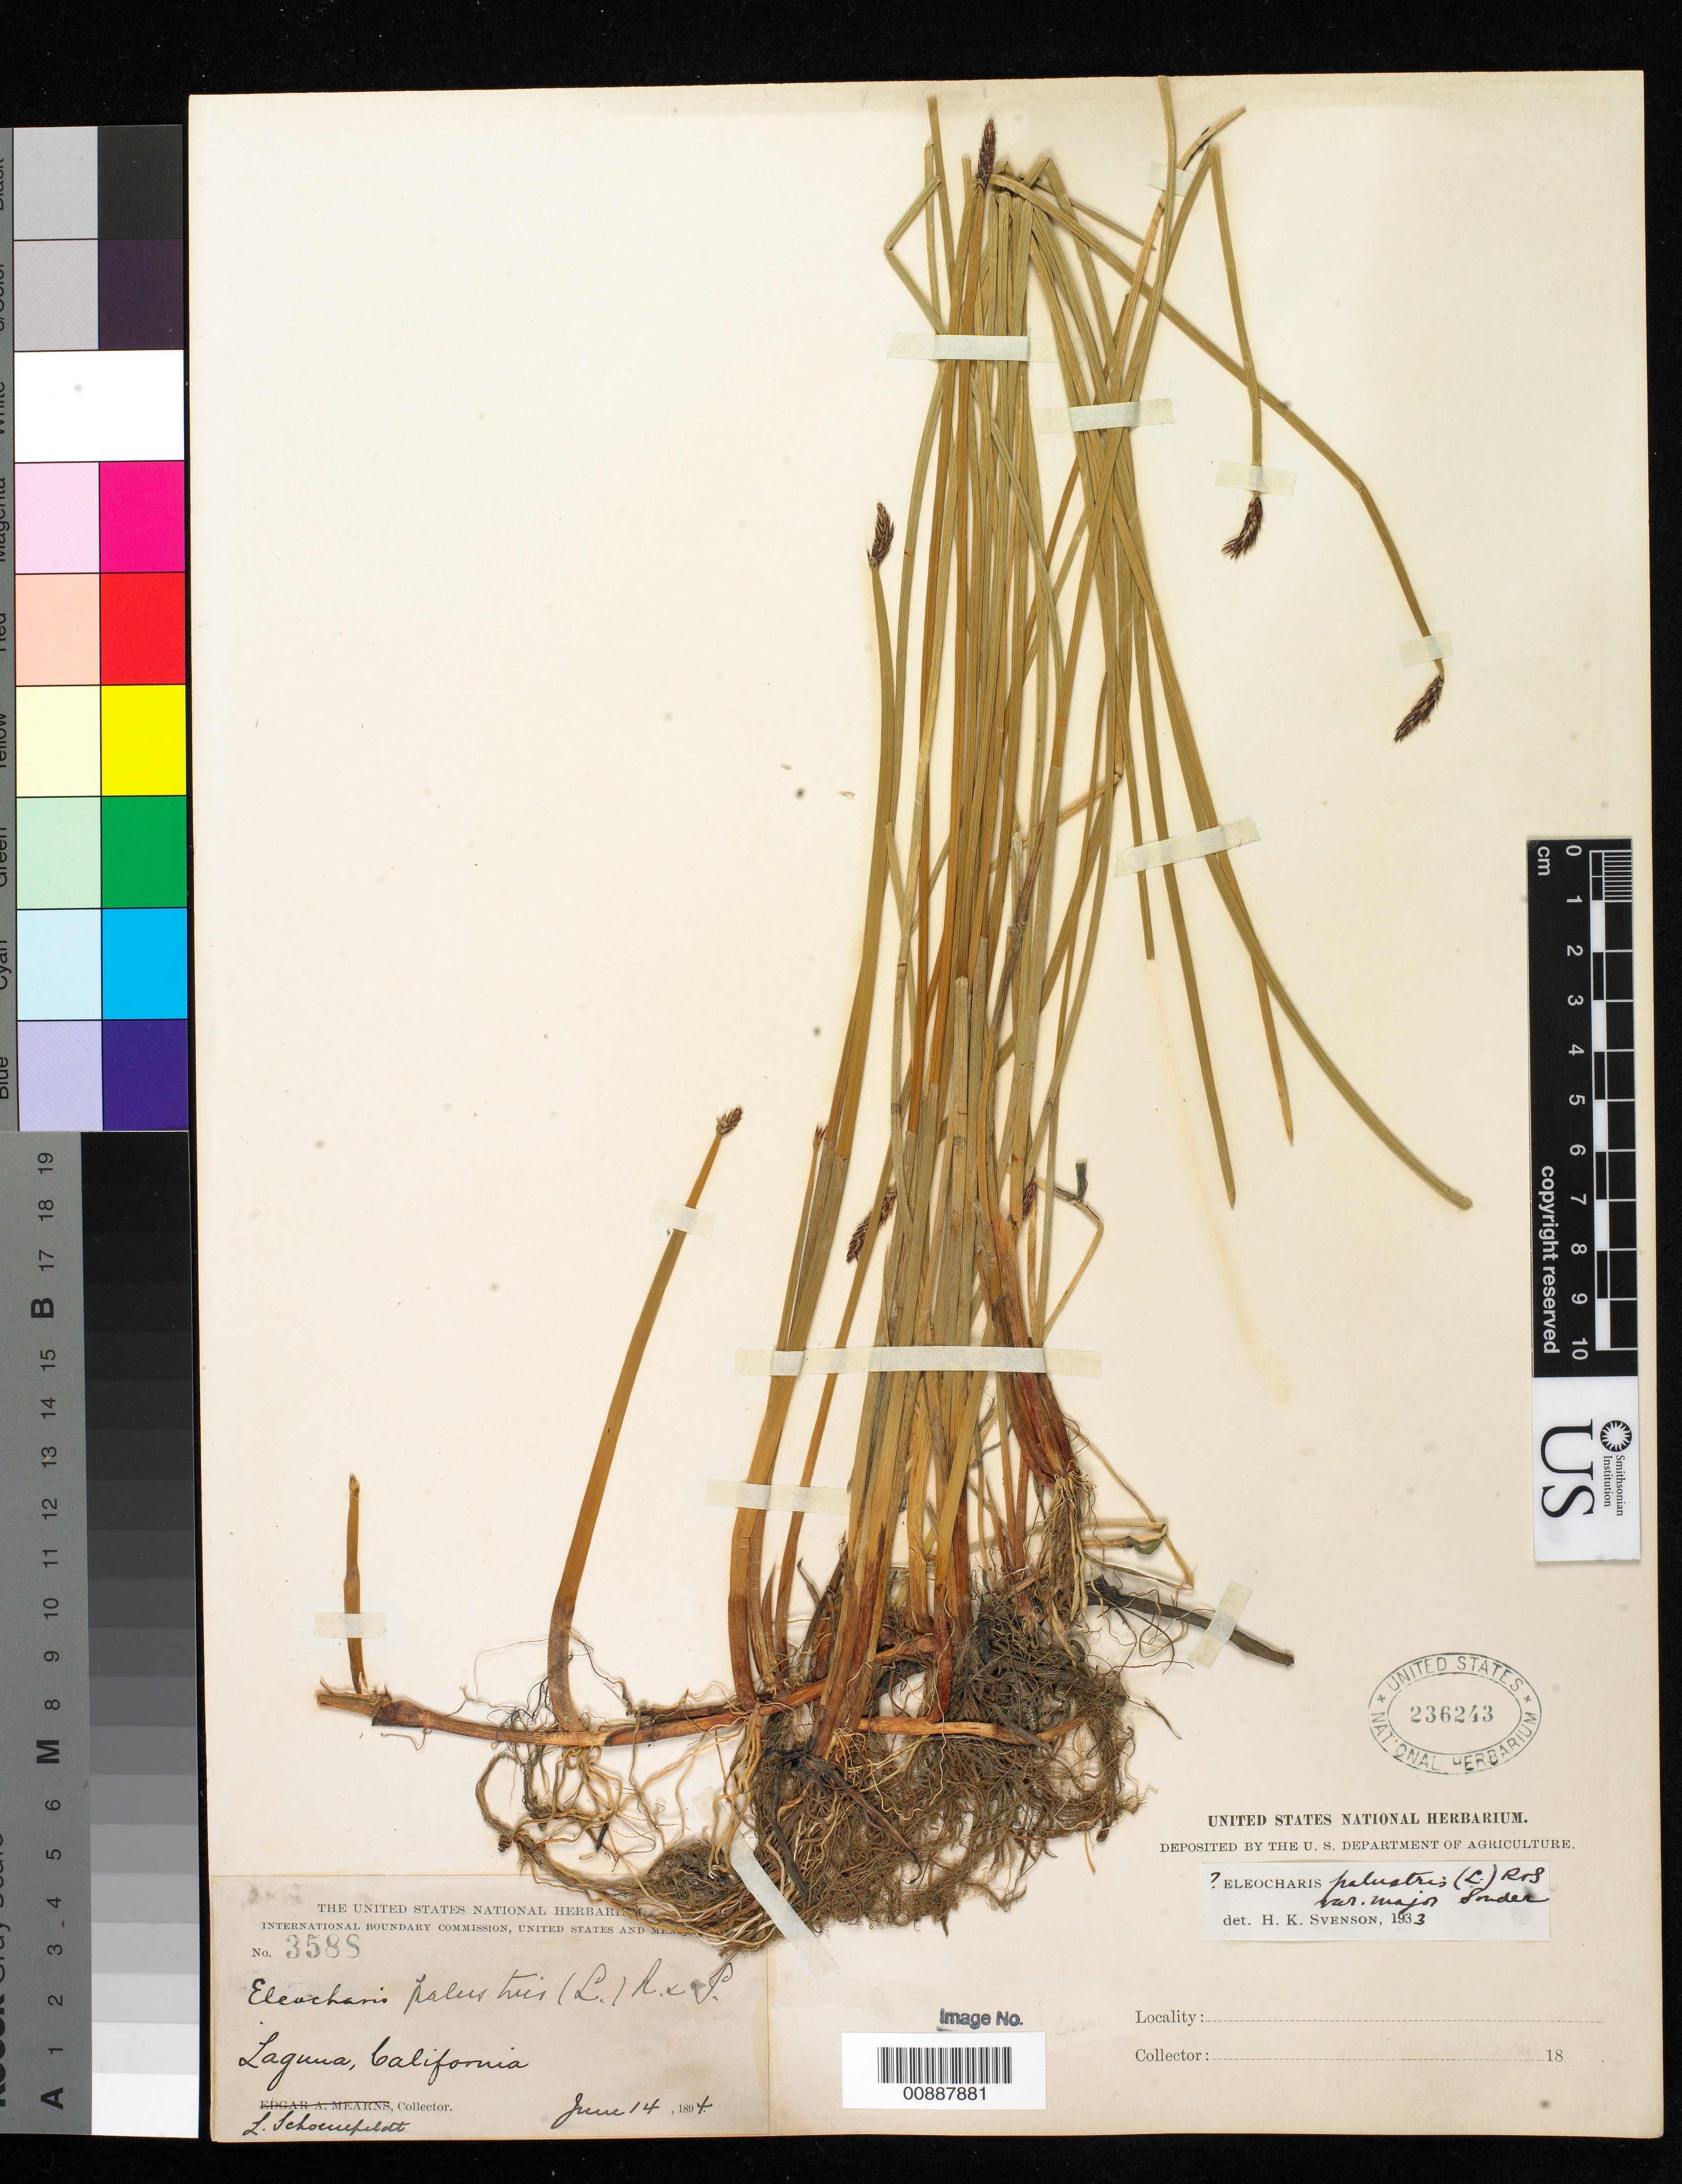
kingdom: Plantae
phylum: Tracheophyta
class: Liliopsida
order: Poales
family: Cyperaceae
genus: Eleocharis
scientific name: Eleocharis palustris var. major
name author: Sond.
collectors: L. Schoenfeldt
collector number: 3588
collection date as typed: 14 Jun 1894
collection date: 1894-06-14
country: United States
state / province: California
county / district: Orange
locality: Laguna, California.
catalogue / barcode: US 236243